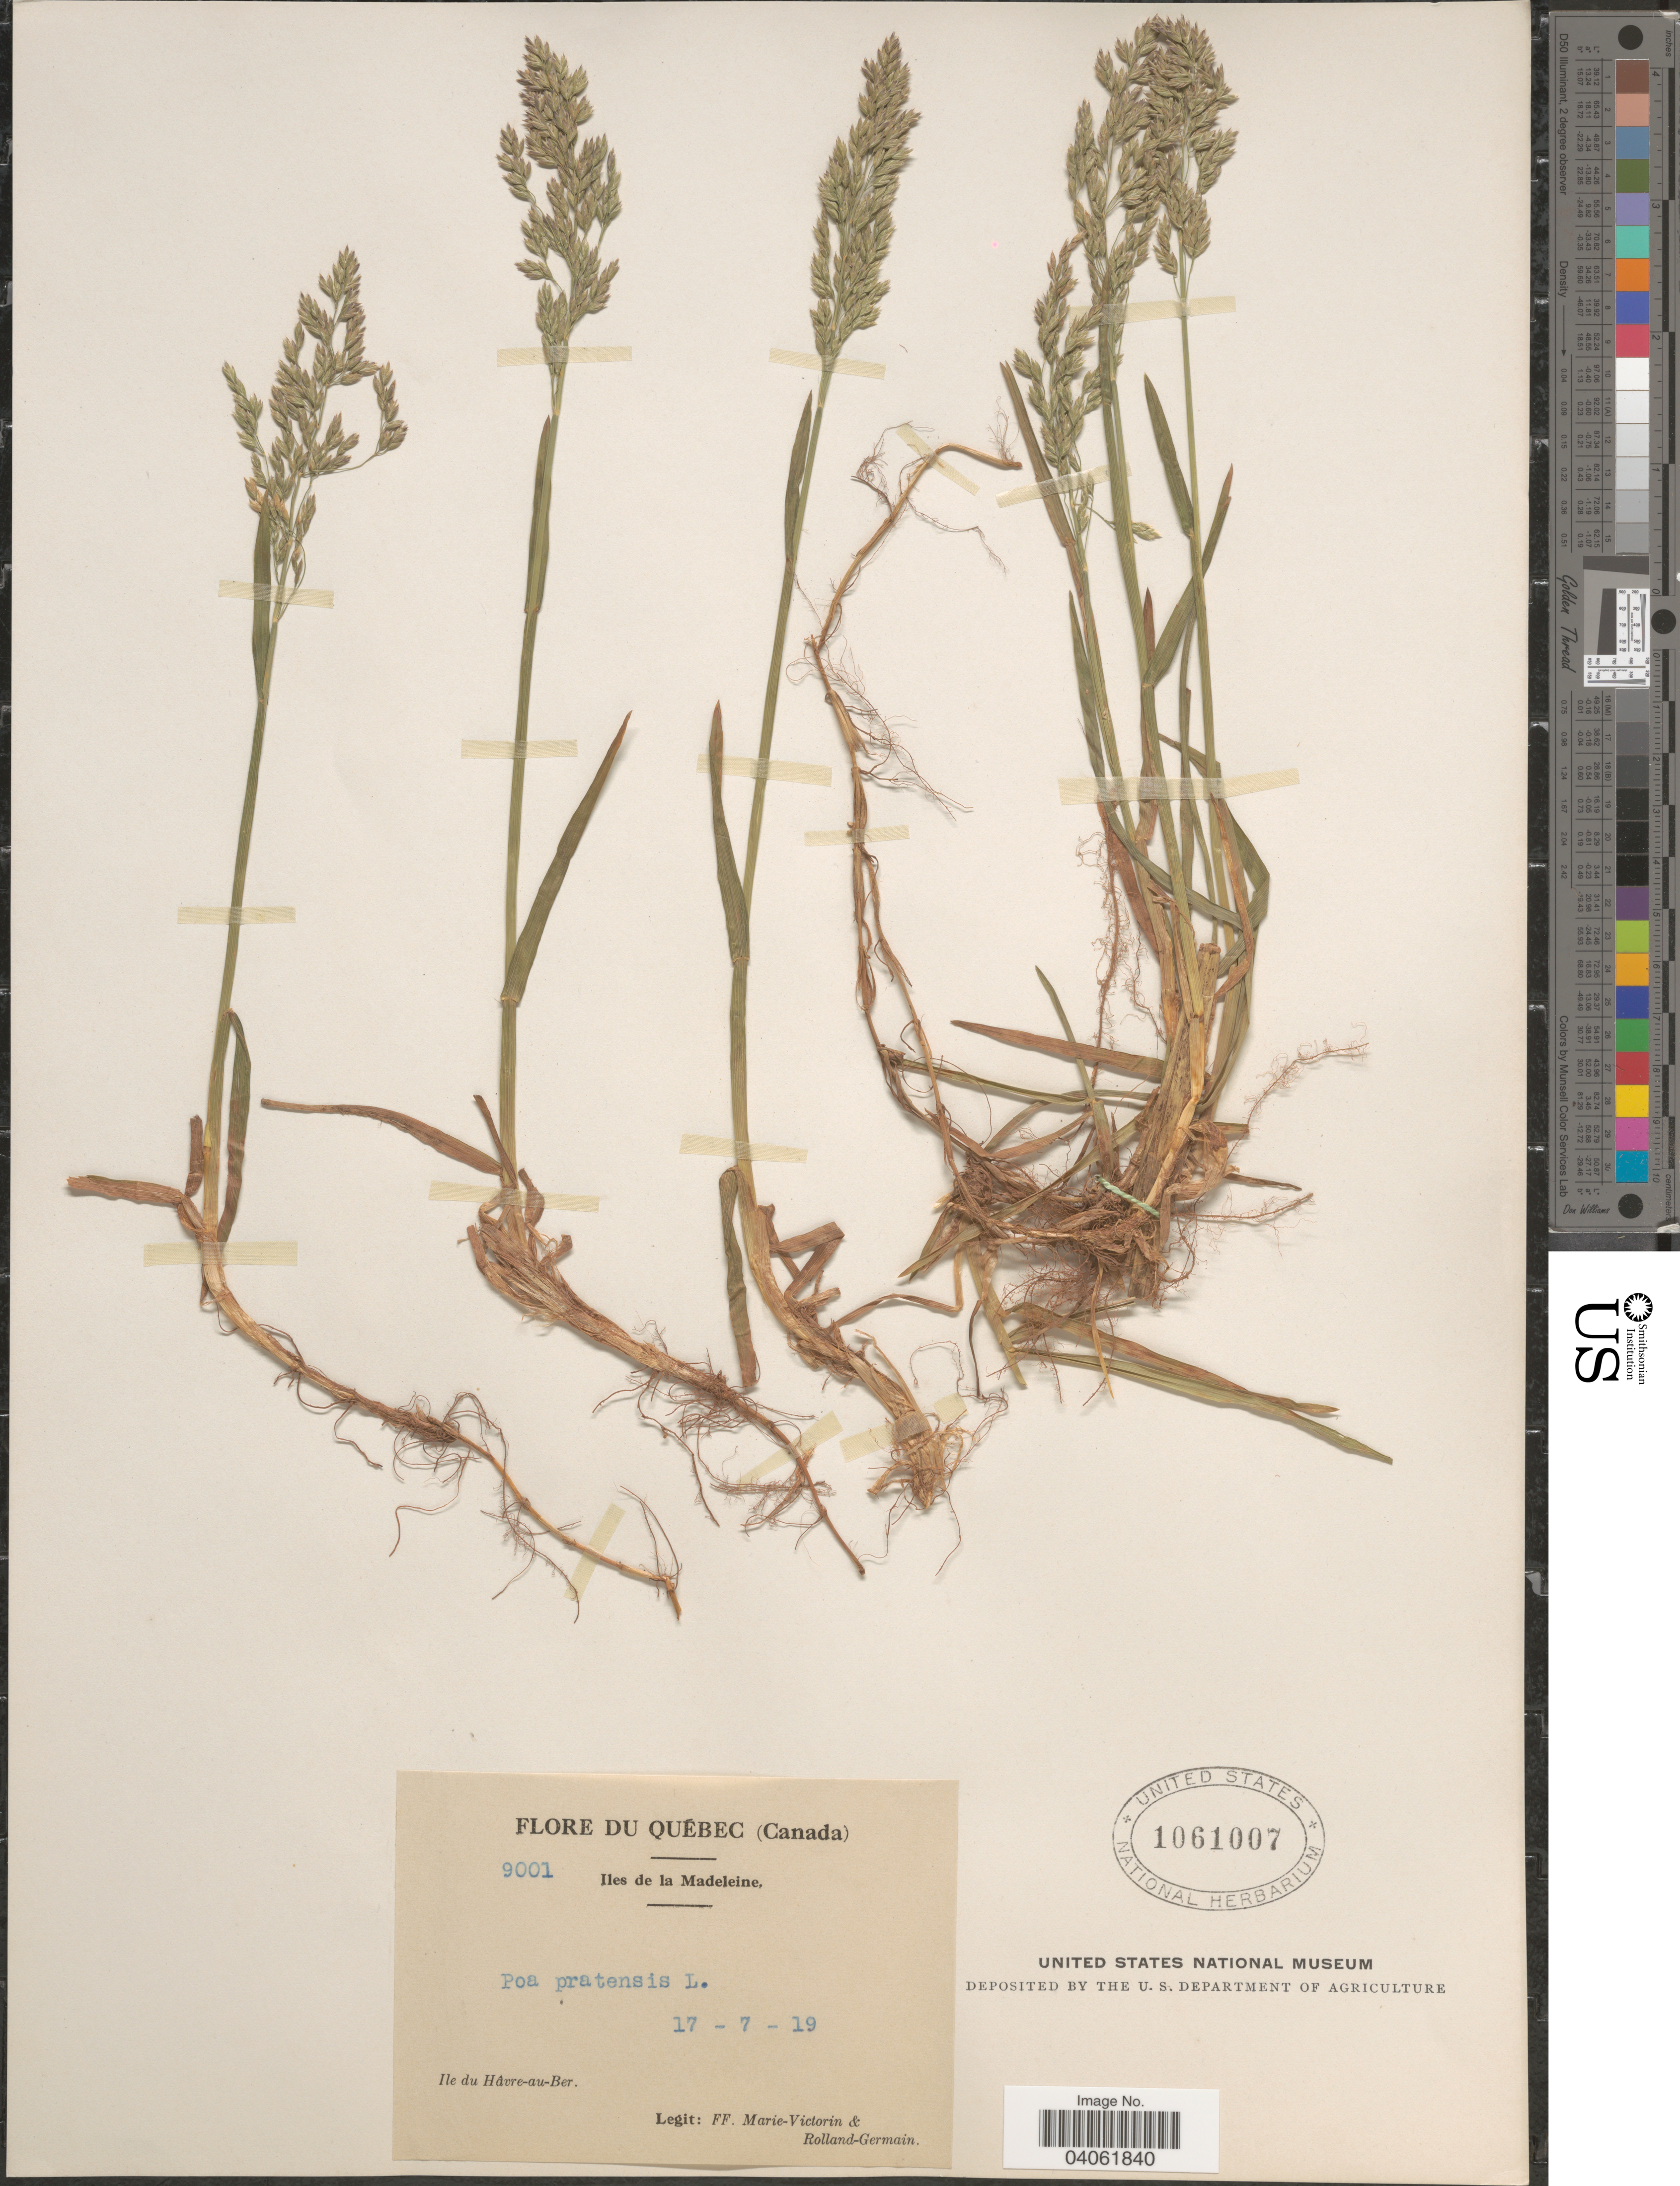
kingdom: Plantae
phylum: Tracheophyta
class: Liliopsida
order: Poales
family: Poaceae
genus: Poa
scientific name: Poa pratensis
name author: L.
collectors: F. Marie-Victorin & Rolland-Germain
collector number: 9001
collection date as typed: Transcribed d/m/y: 17/7/19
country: Canada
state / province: Quebec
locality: Iles de la Madeleine. Ile du Hâvre-au-Ber.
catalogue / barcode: US 1061007